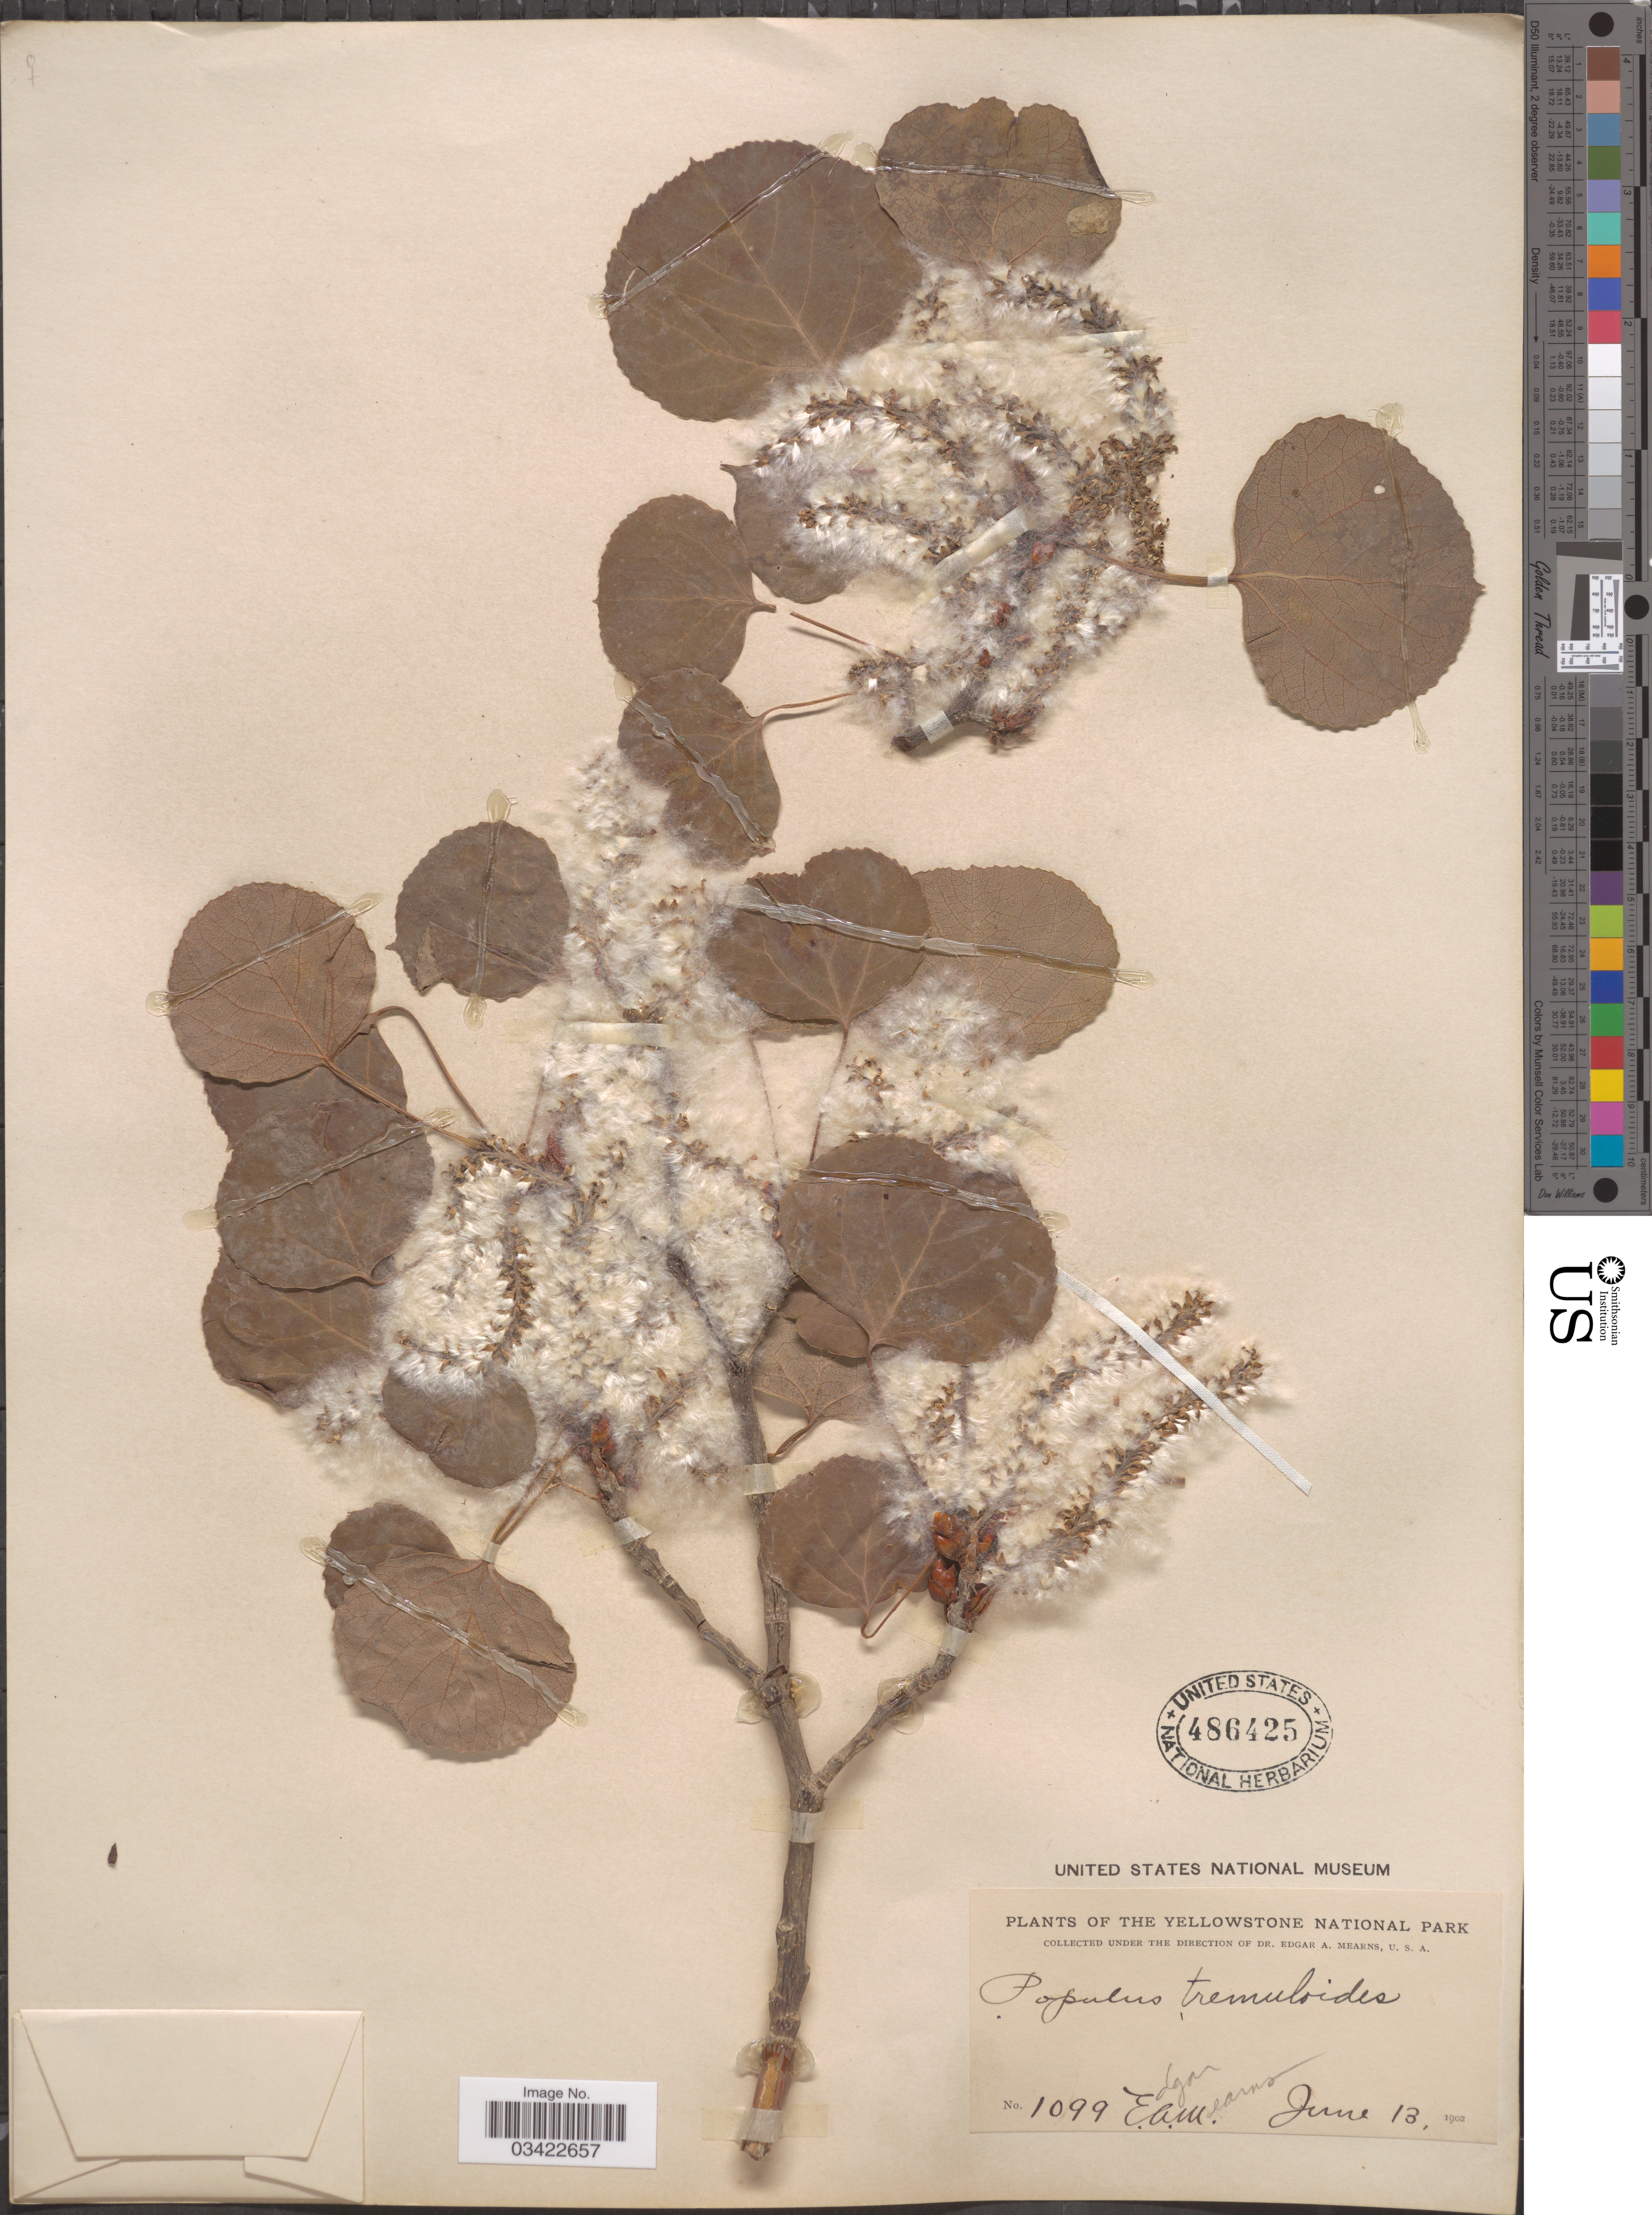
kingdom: Plantae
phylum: Tracheophyta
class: Magnoliopsida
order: Malpighiales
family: Salicaceae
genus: Populus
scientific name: Populus tremuloides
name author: Michx.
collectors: E. A. Mearns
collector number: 1099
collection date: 1902-06-13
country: United States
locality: The Yellowstone National Park.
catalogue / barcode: US 486425